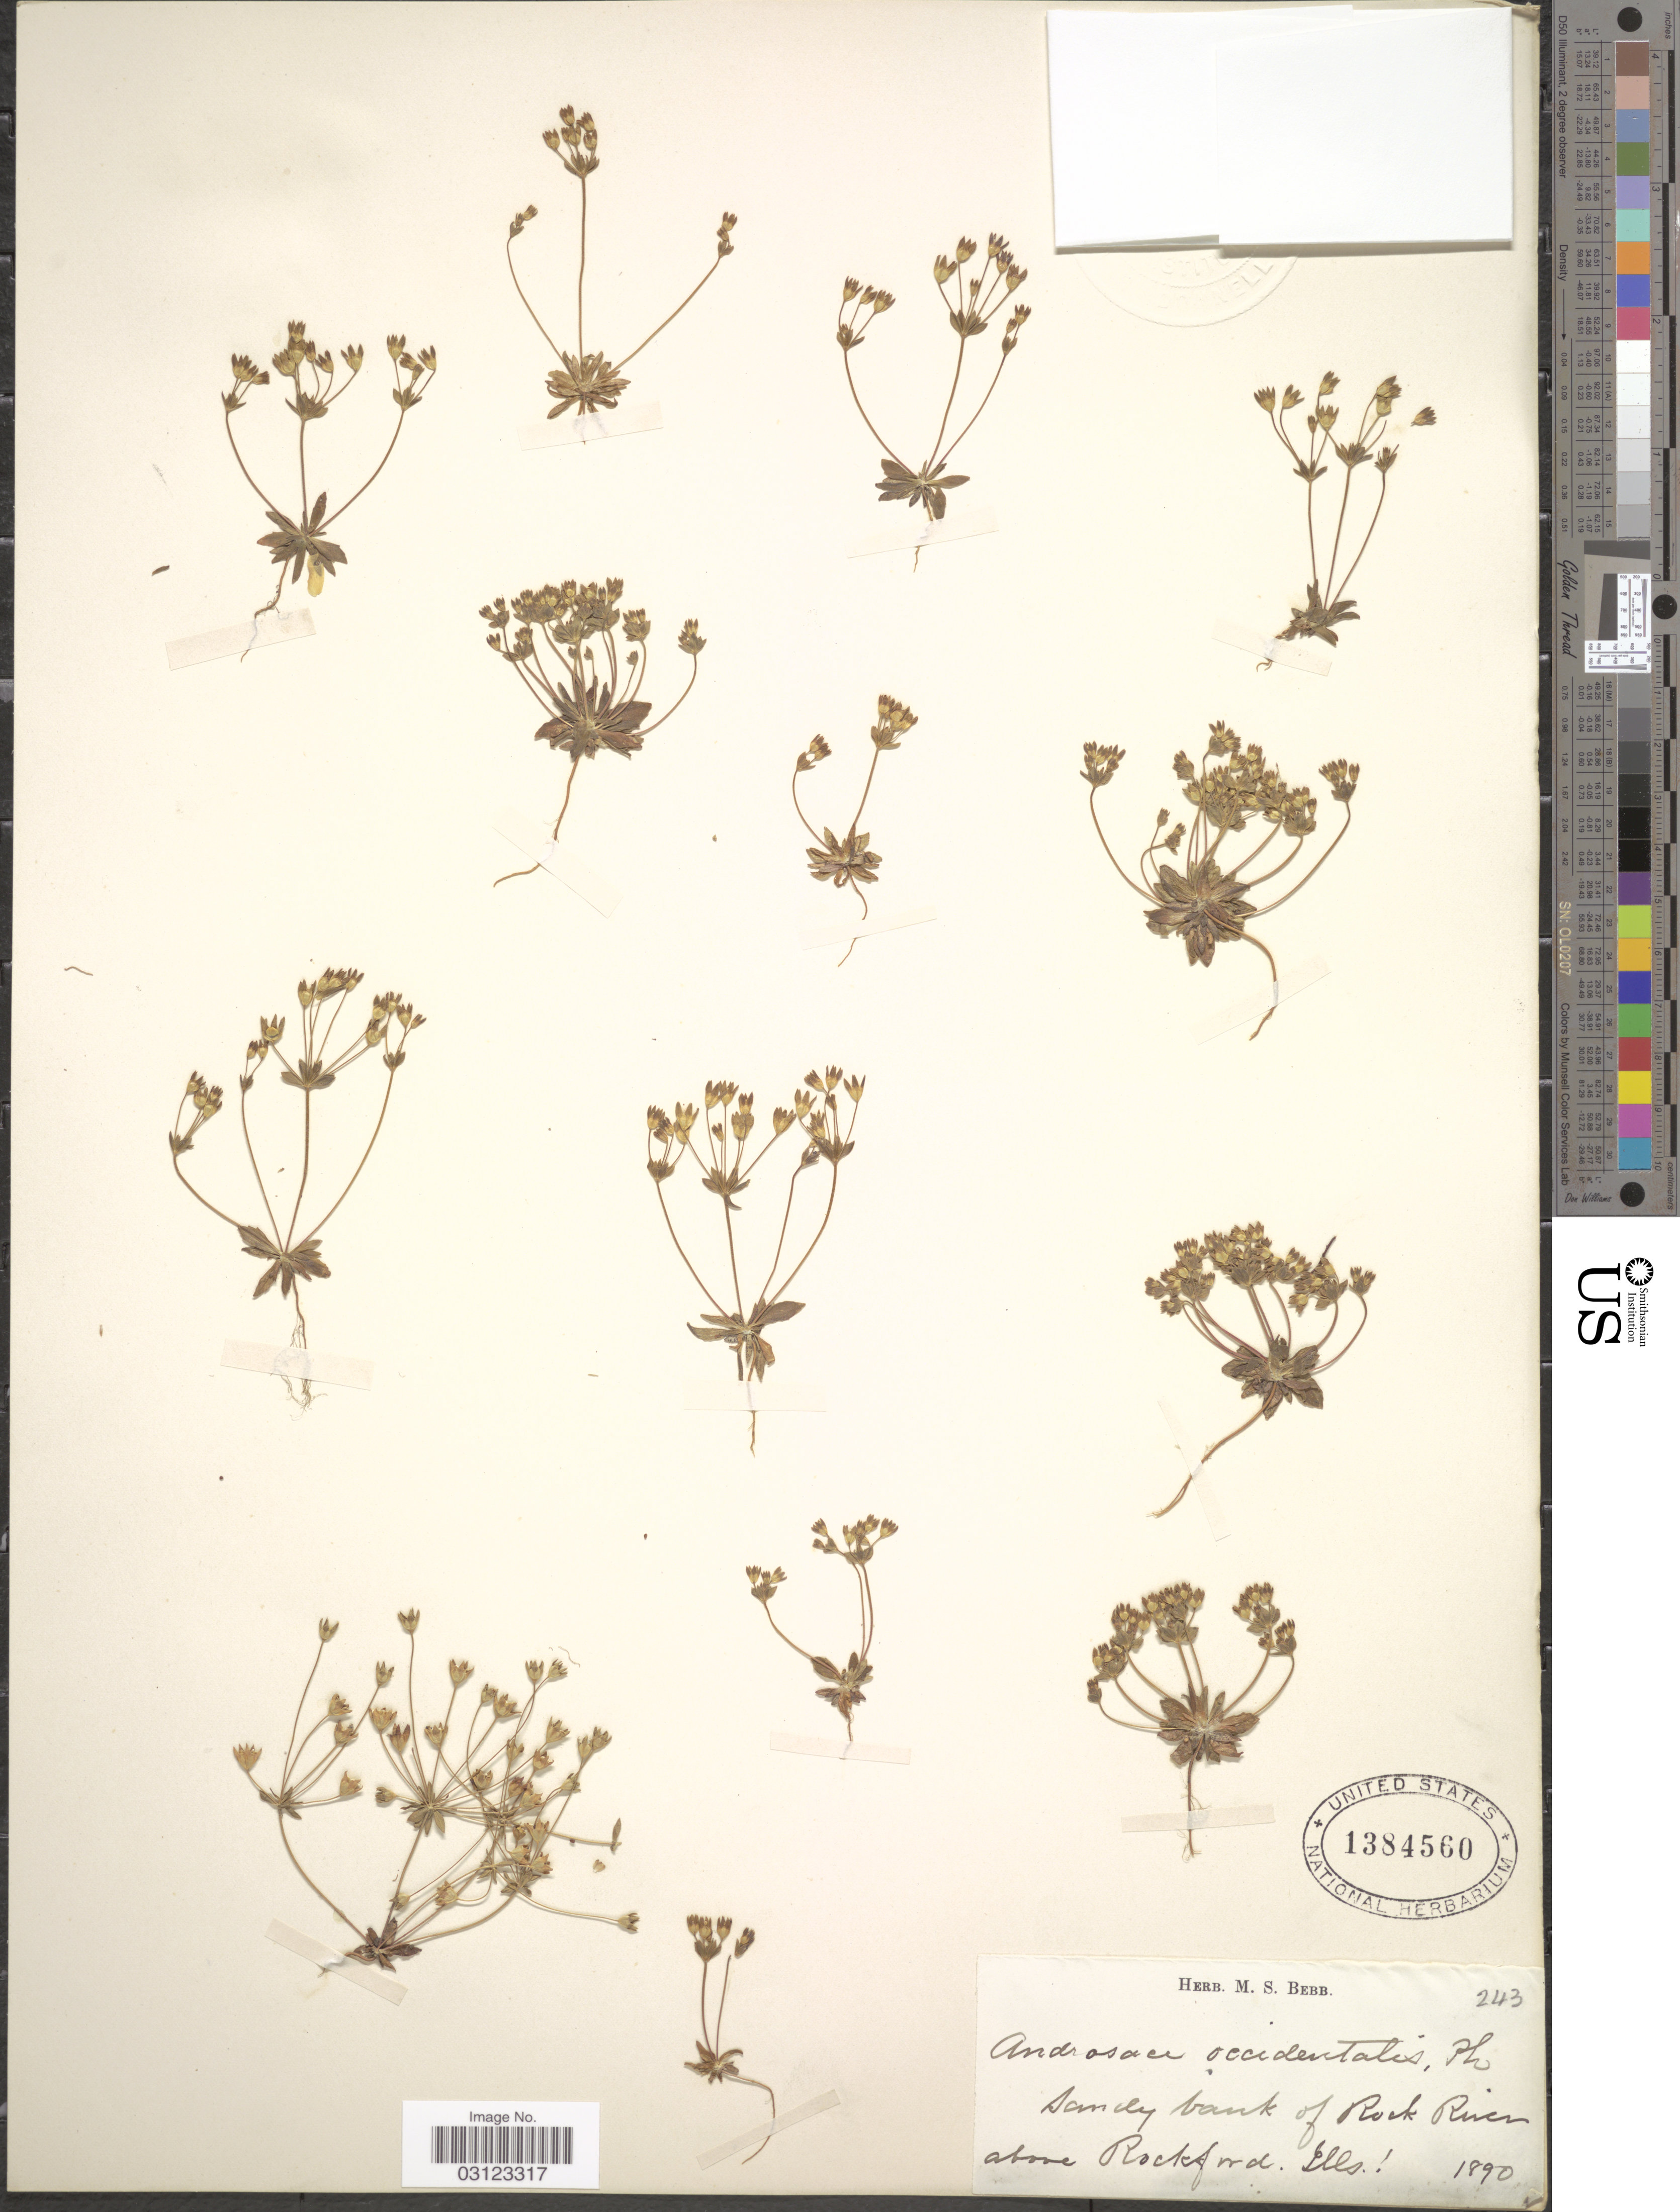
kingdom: Plantae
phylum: Tracheophyta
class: Magnoliopsida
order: Ericales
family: Primulaceae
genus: Androsace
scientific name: Androsace occidentalis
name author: (Pursh) Pursh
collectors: ex Herb. M. S. Bebb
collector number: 243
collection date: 1890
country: United States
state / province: Illinois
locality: Sandy bank of Rock River above Rockford. Ills.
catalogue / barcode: US 1384560